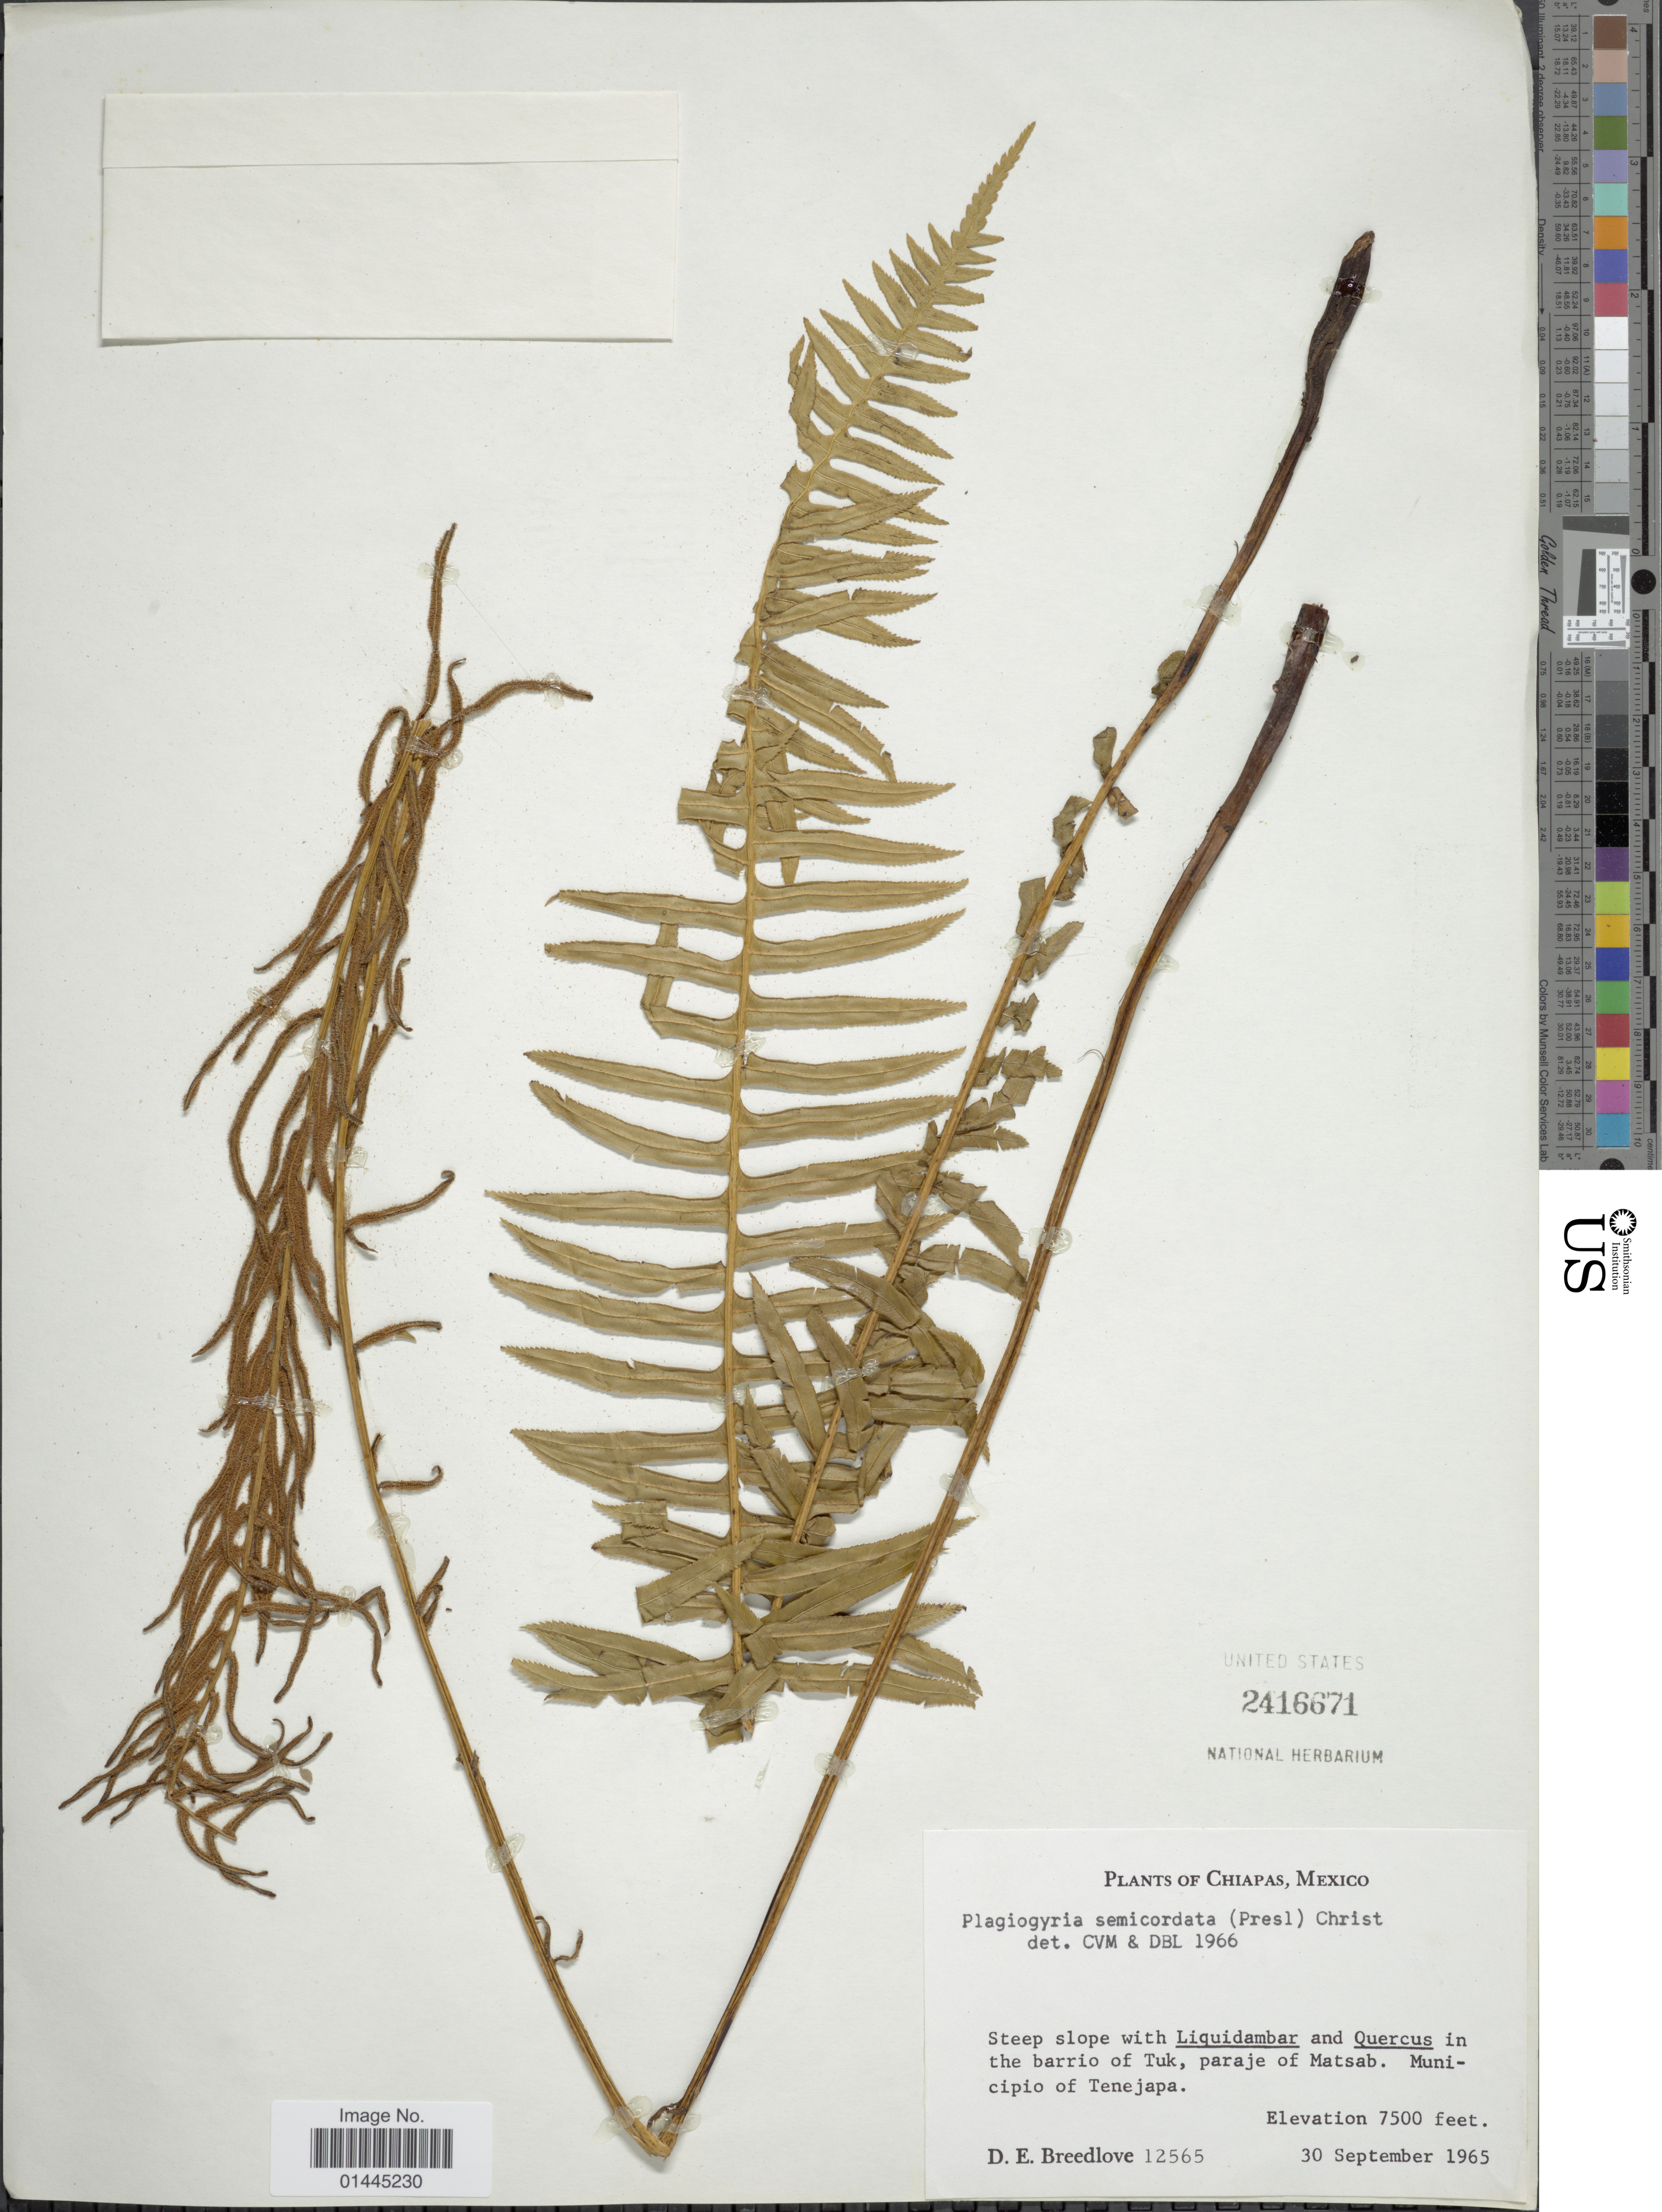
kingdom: Plantae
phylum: Tracheophyta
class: Polypodiopsida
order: Cyatheales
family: Plagiogyriaceae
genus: Plagiogyria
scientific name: Plagiogyria semicordata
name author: (C. Presl) Christ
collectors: D. E. Breedlove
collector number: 12565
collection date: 1965-09-30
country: Mexico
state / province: Chiapas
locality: Steep slope in the barrio of Tuk, paraje of Matsab, Municipio of Tenejapa.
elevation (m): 2286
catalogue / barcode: US 2416671